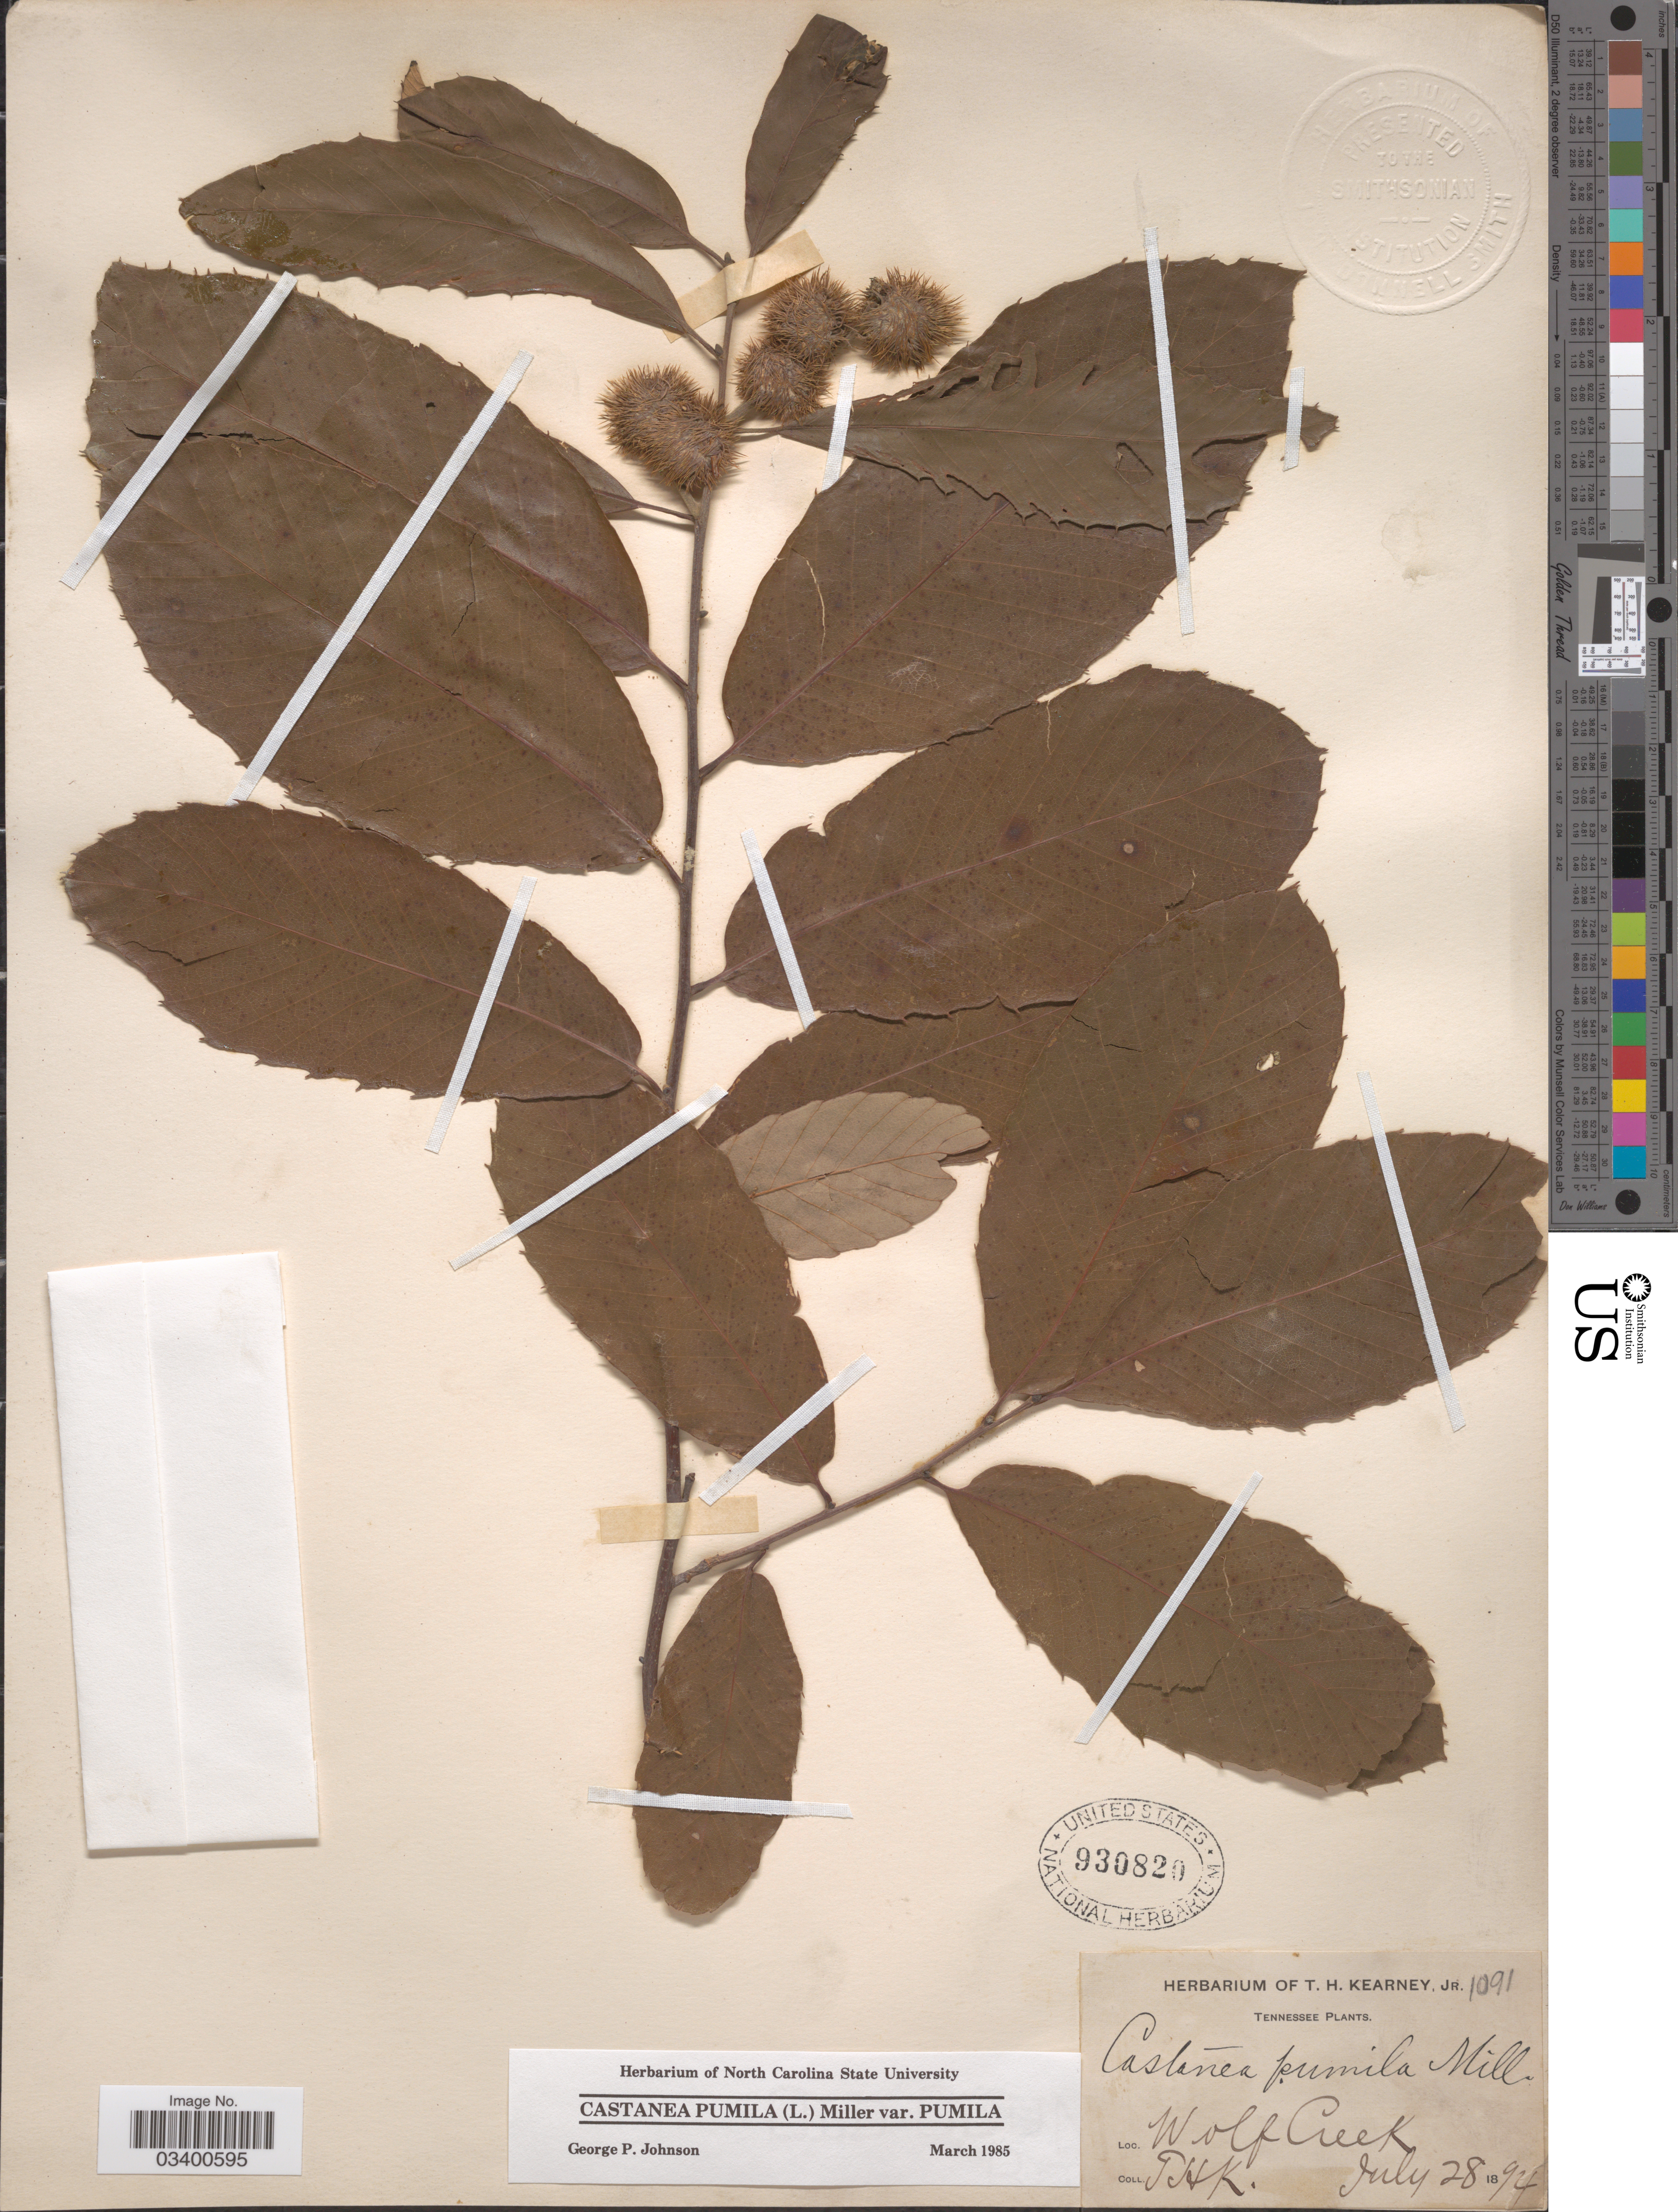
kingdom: Plantae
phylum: Tracheophyta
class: Magnoliopsida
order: Fagales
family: Fagaceae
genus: Castanea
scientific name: Castanea pumila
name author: (L.) Mill.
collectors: T. H. Kearney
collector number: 1091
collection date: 1894-07-28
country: United States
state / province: Tennessee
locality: Wolf Creek.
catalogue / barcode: US 930820